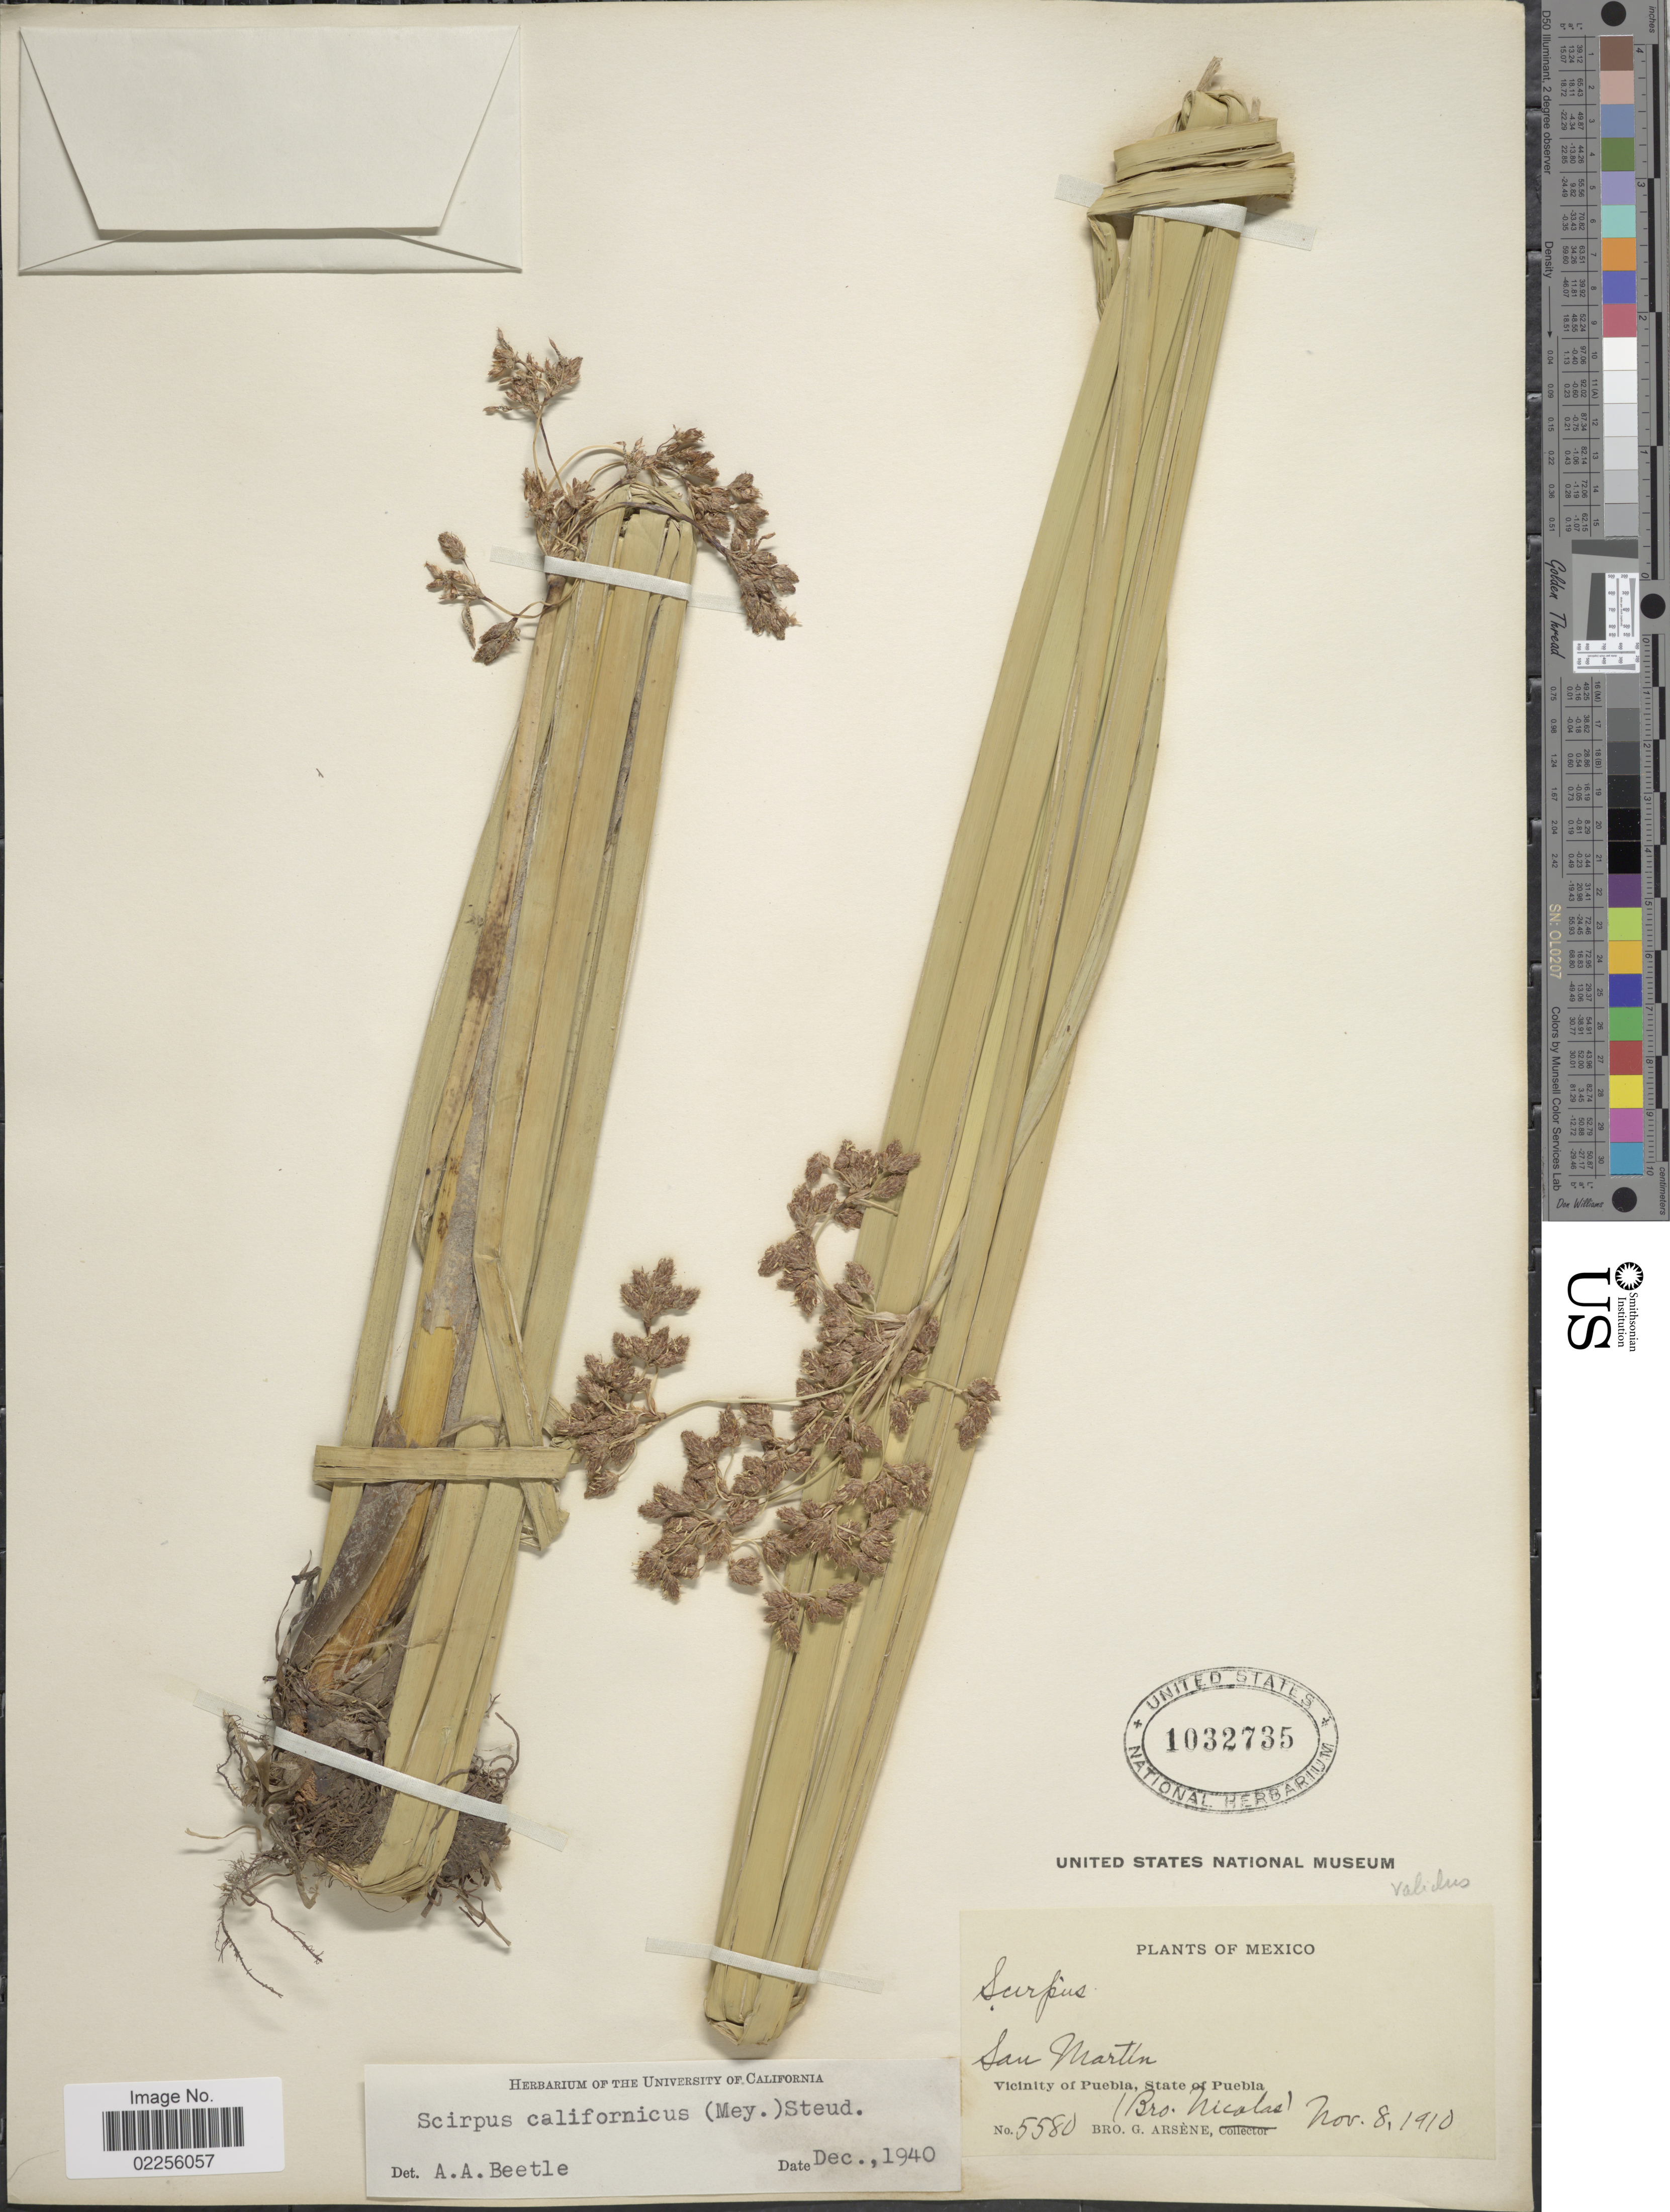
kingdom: Plantae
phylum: Tracheophyta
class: Liliopsida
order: Poales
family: Cyperaceae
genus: Schoenoplectus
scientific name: Schoenoplectus californicus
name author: (C.A. Mey.) Soják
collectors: B. Nicolas & Bro. G. Arsène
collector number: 5580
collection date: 1910-11-08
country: Mexico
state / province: Puebla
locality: San Martin, Vicinity of Puebla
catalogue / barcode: US 1032735